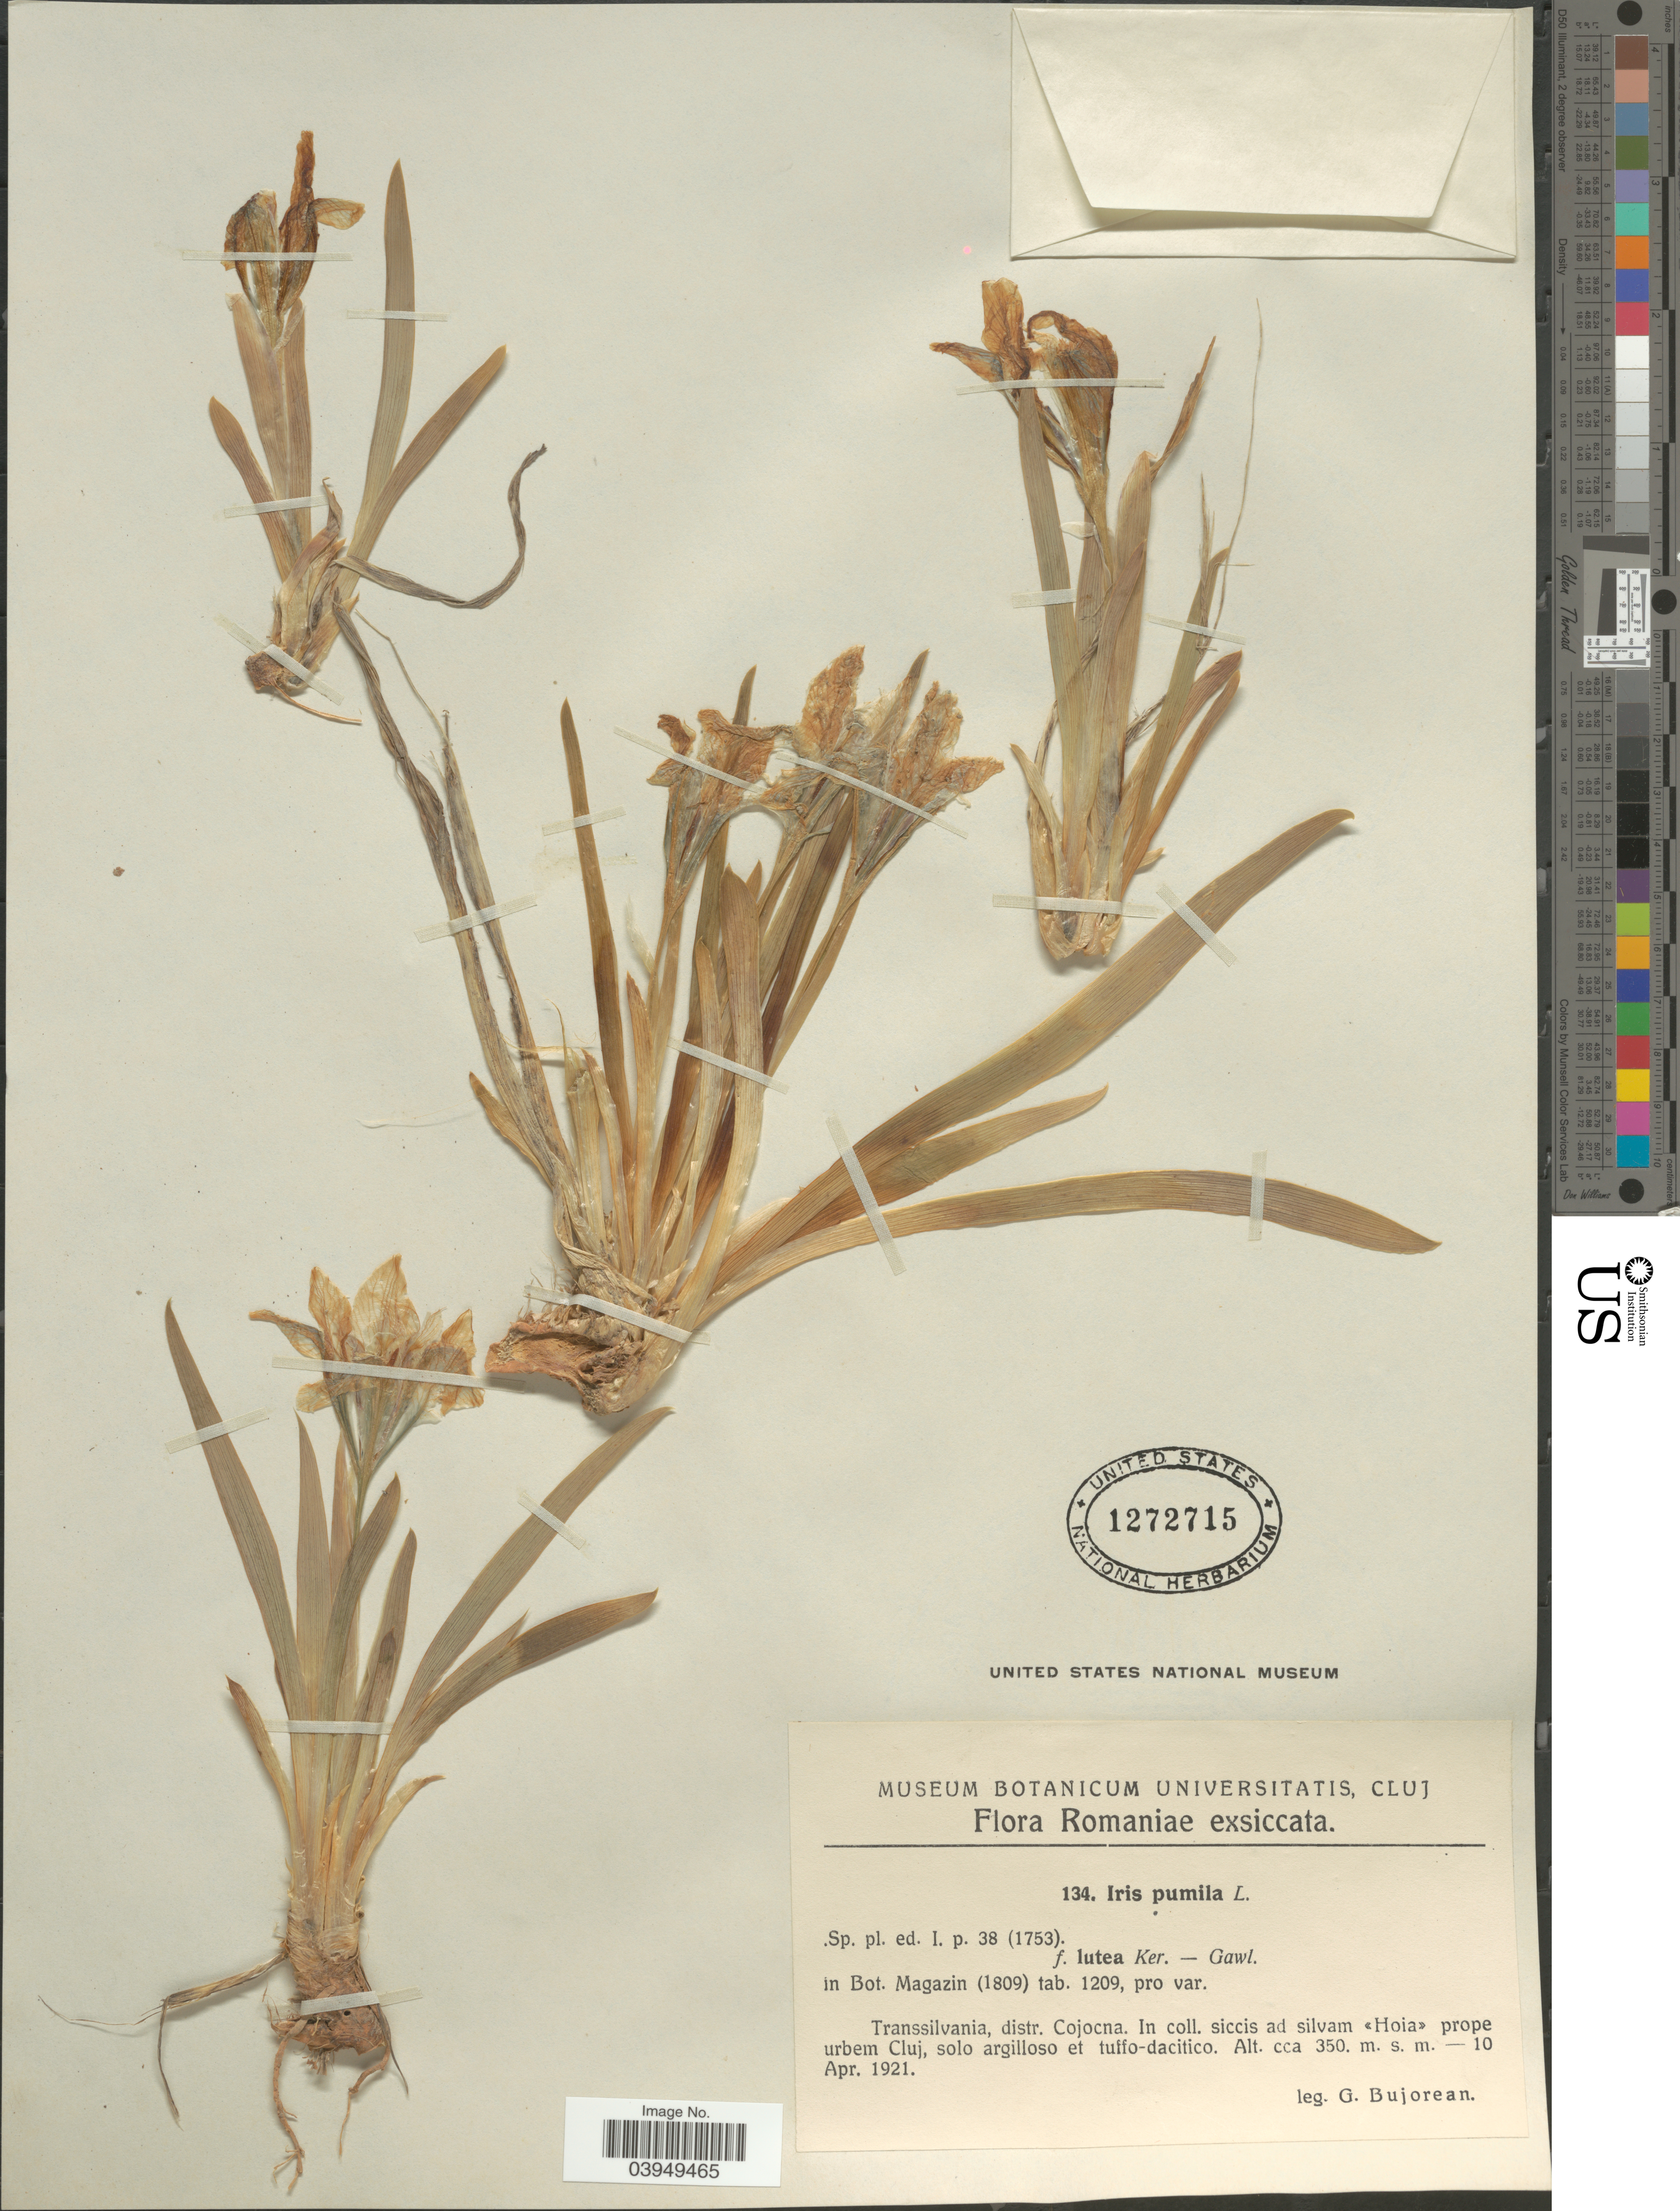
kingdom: Plantae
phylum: Tracheophyta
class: Liliopsida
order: Asparagales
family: Iridaceae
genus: Iris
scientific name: Iris pumila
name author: L.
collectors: G. Bujorean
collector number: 134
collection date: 1921-04-10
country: Romania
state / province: Cluj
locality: Transsilvania, distr. Cojocna. In coll. siccis ad silvam «Hoia» prope urbem Cluj, solo argilloso et tuffo-dacitico.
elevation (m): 350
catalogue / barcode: US 1272715